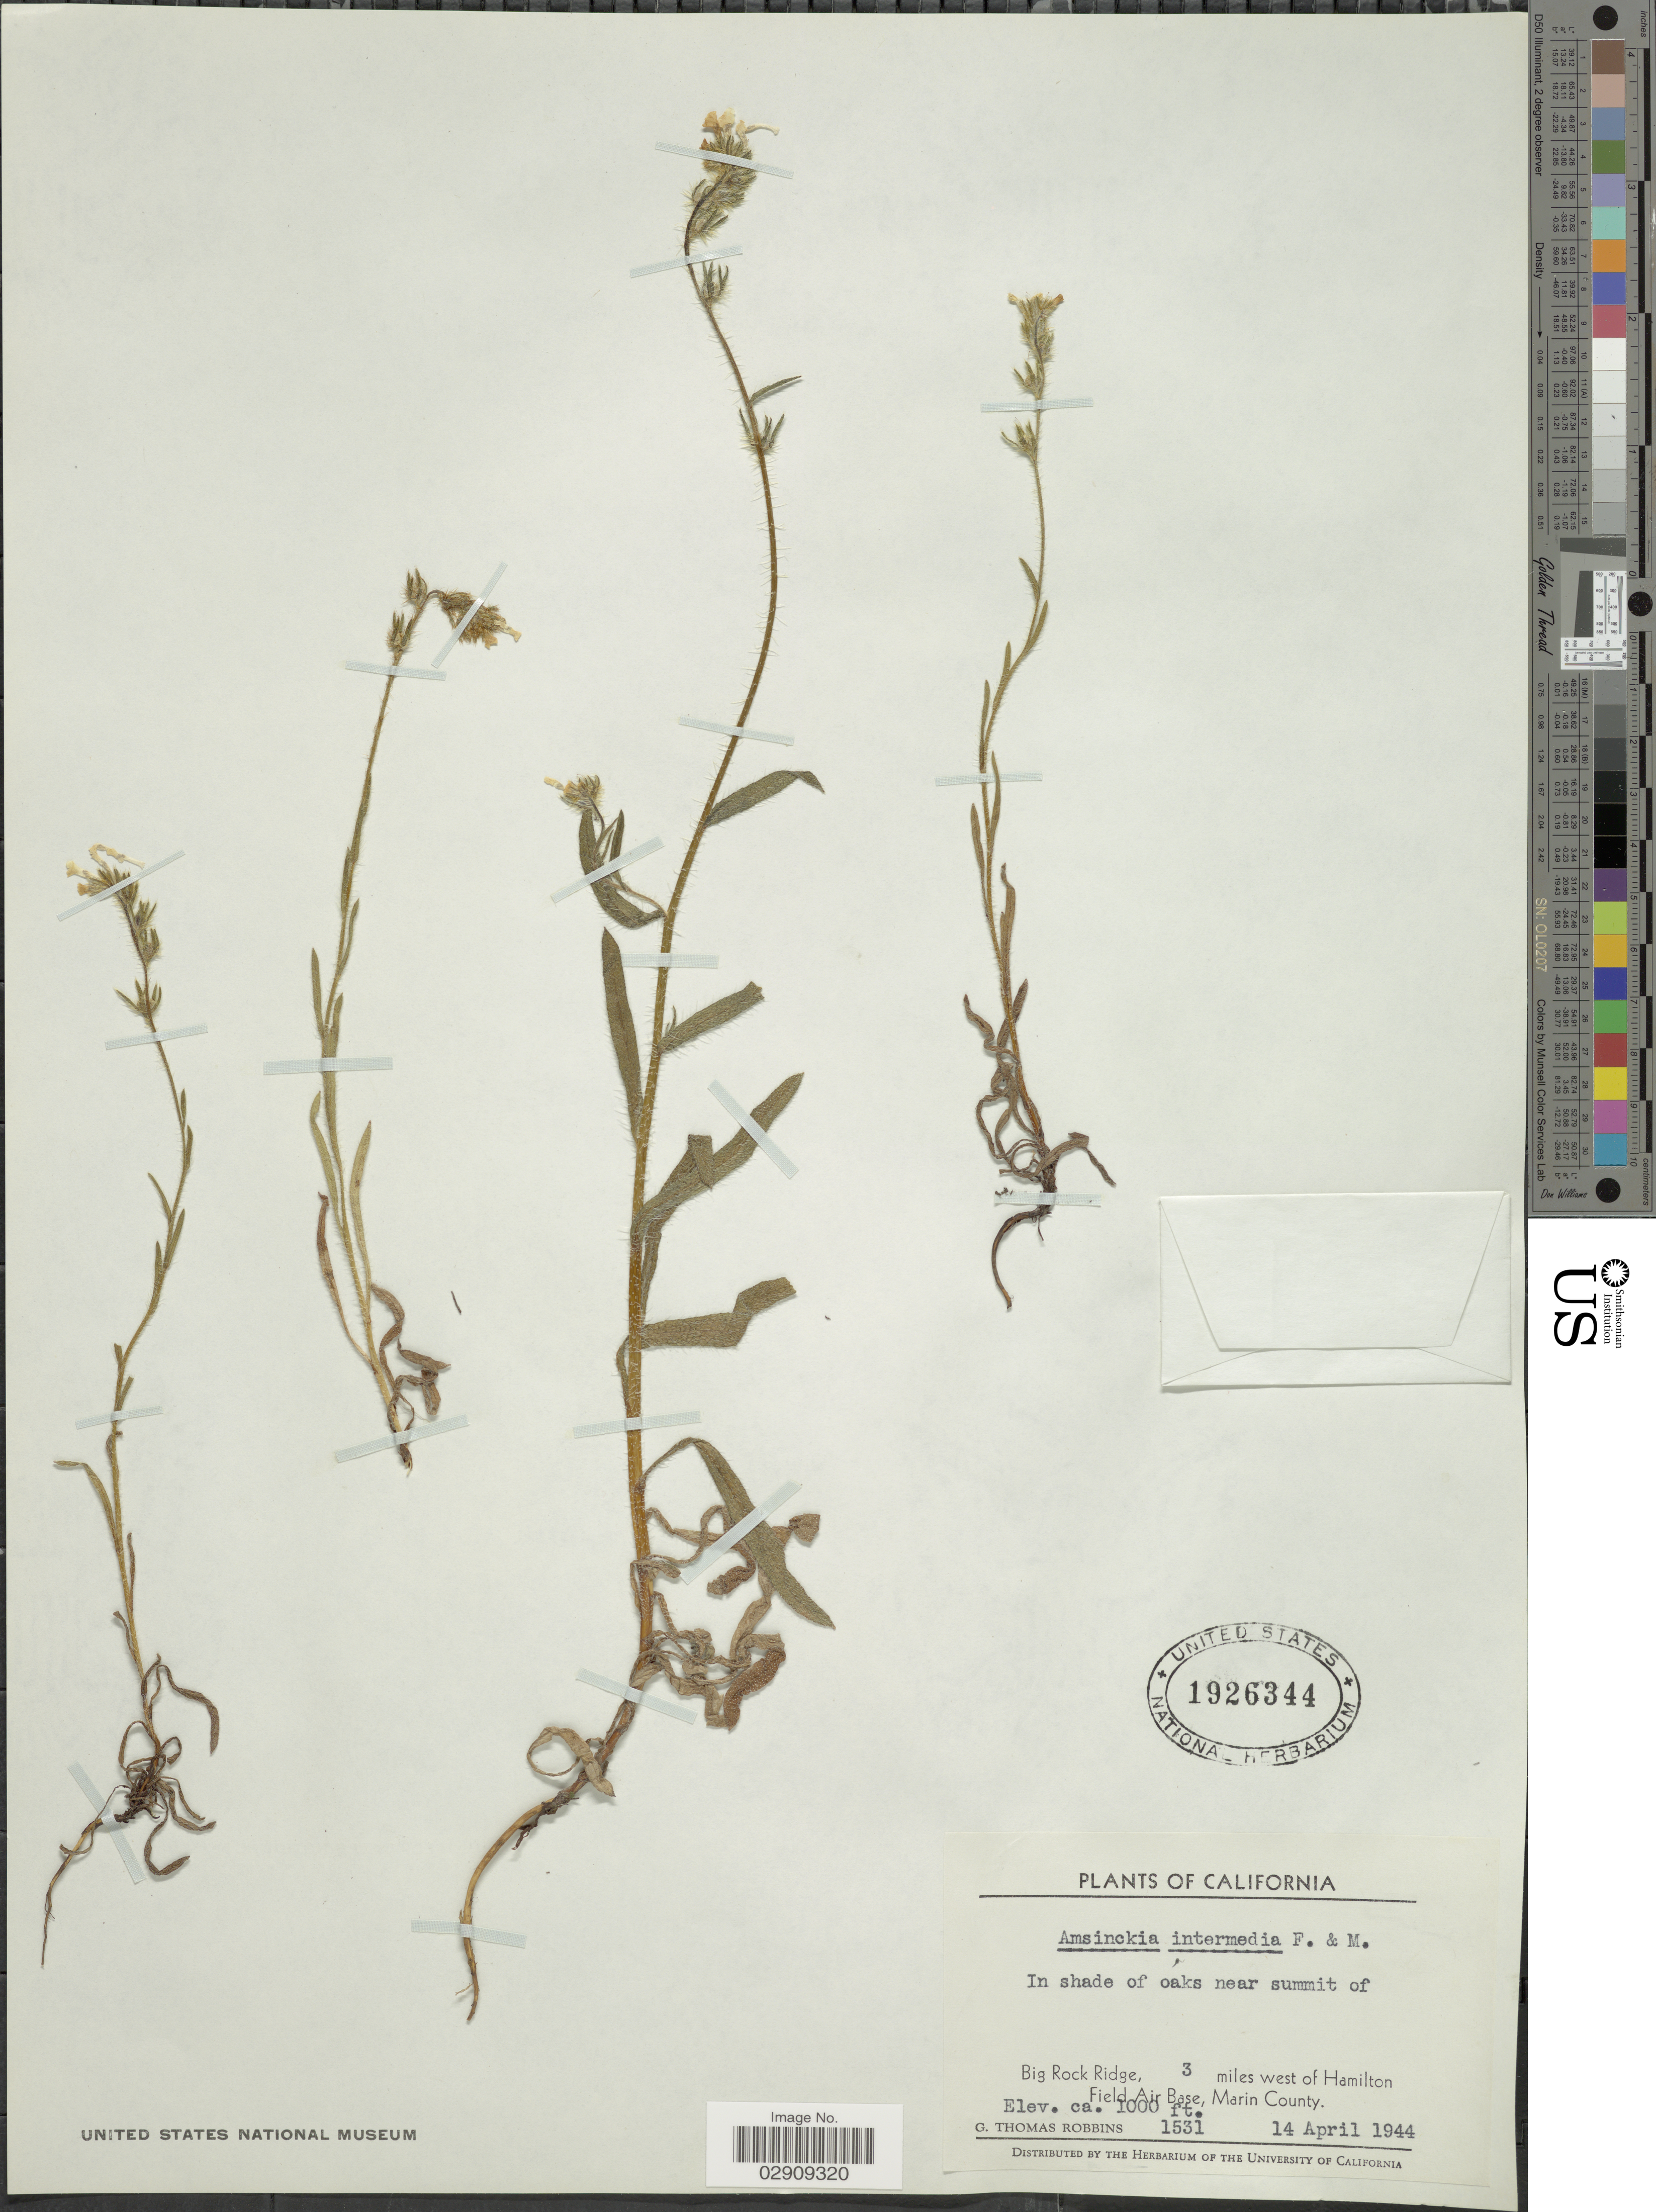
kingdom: Plantae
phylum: Tracheophyta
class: Magnoliopsida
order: Boraginales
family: Boraginaceae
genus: Amsinckia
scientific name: Amsinckia menziesii var. intermedia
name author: (Fisch. & C.A. Mey.) Ganders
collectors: G. T. Robbins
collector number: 1531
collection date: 1944-04-14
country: United States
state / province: California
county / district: Marin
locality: Near summit of Big Rock Ridge, 3 miles west of Hamilton Field Air Base, Marin County.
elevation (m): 305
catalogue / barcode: US 1926344